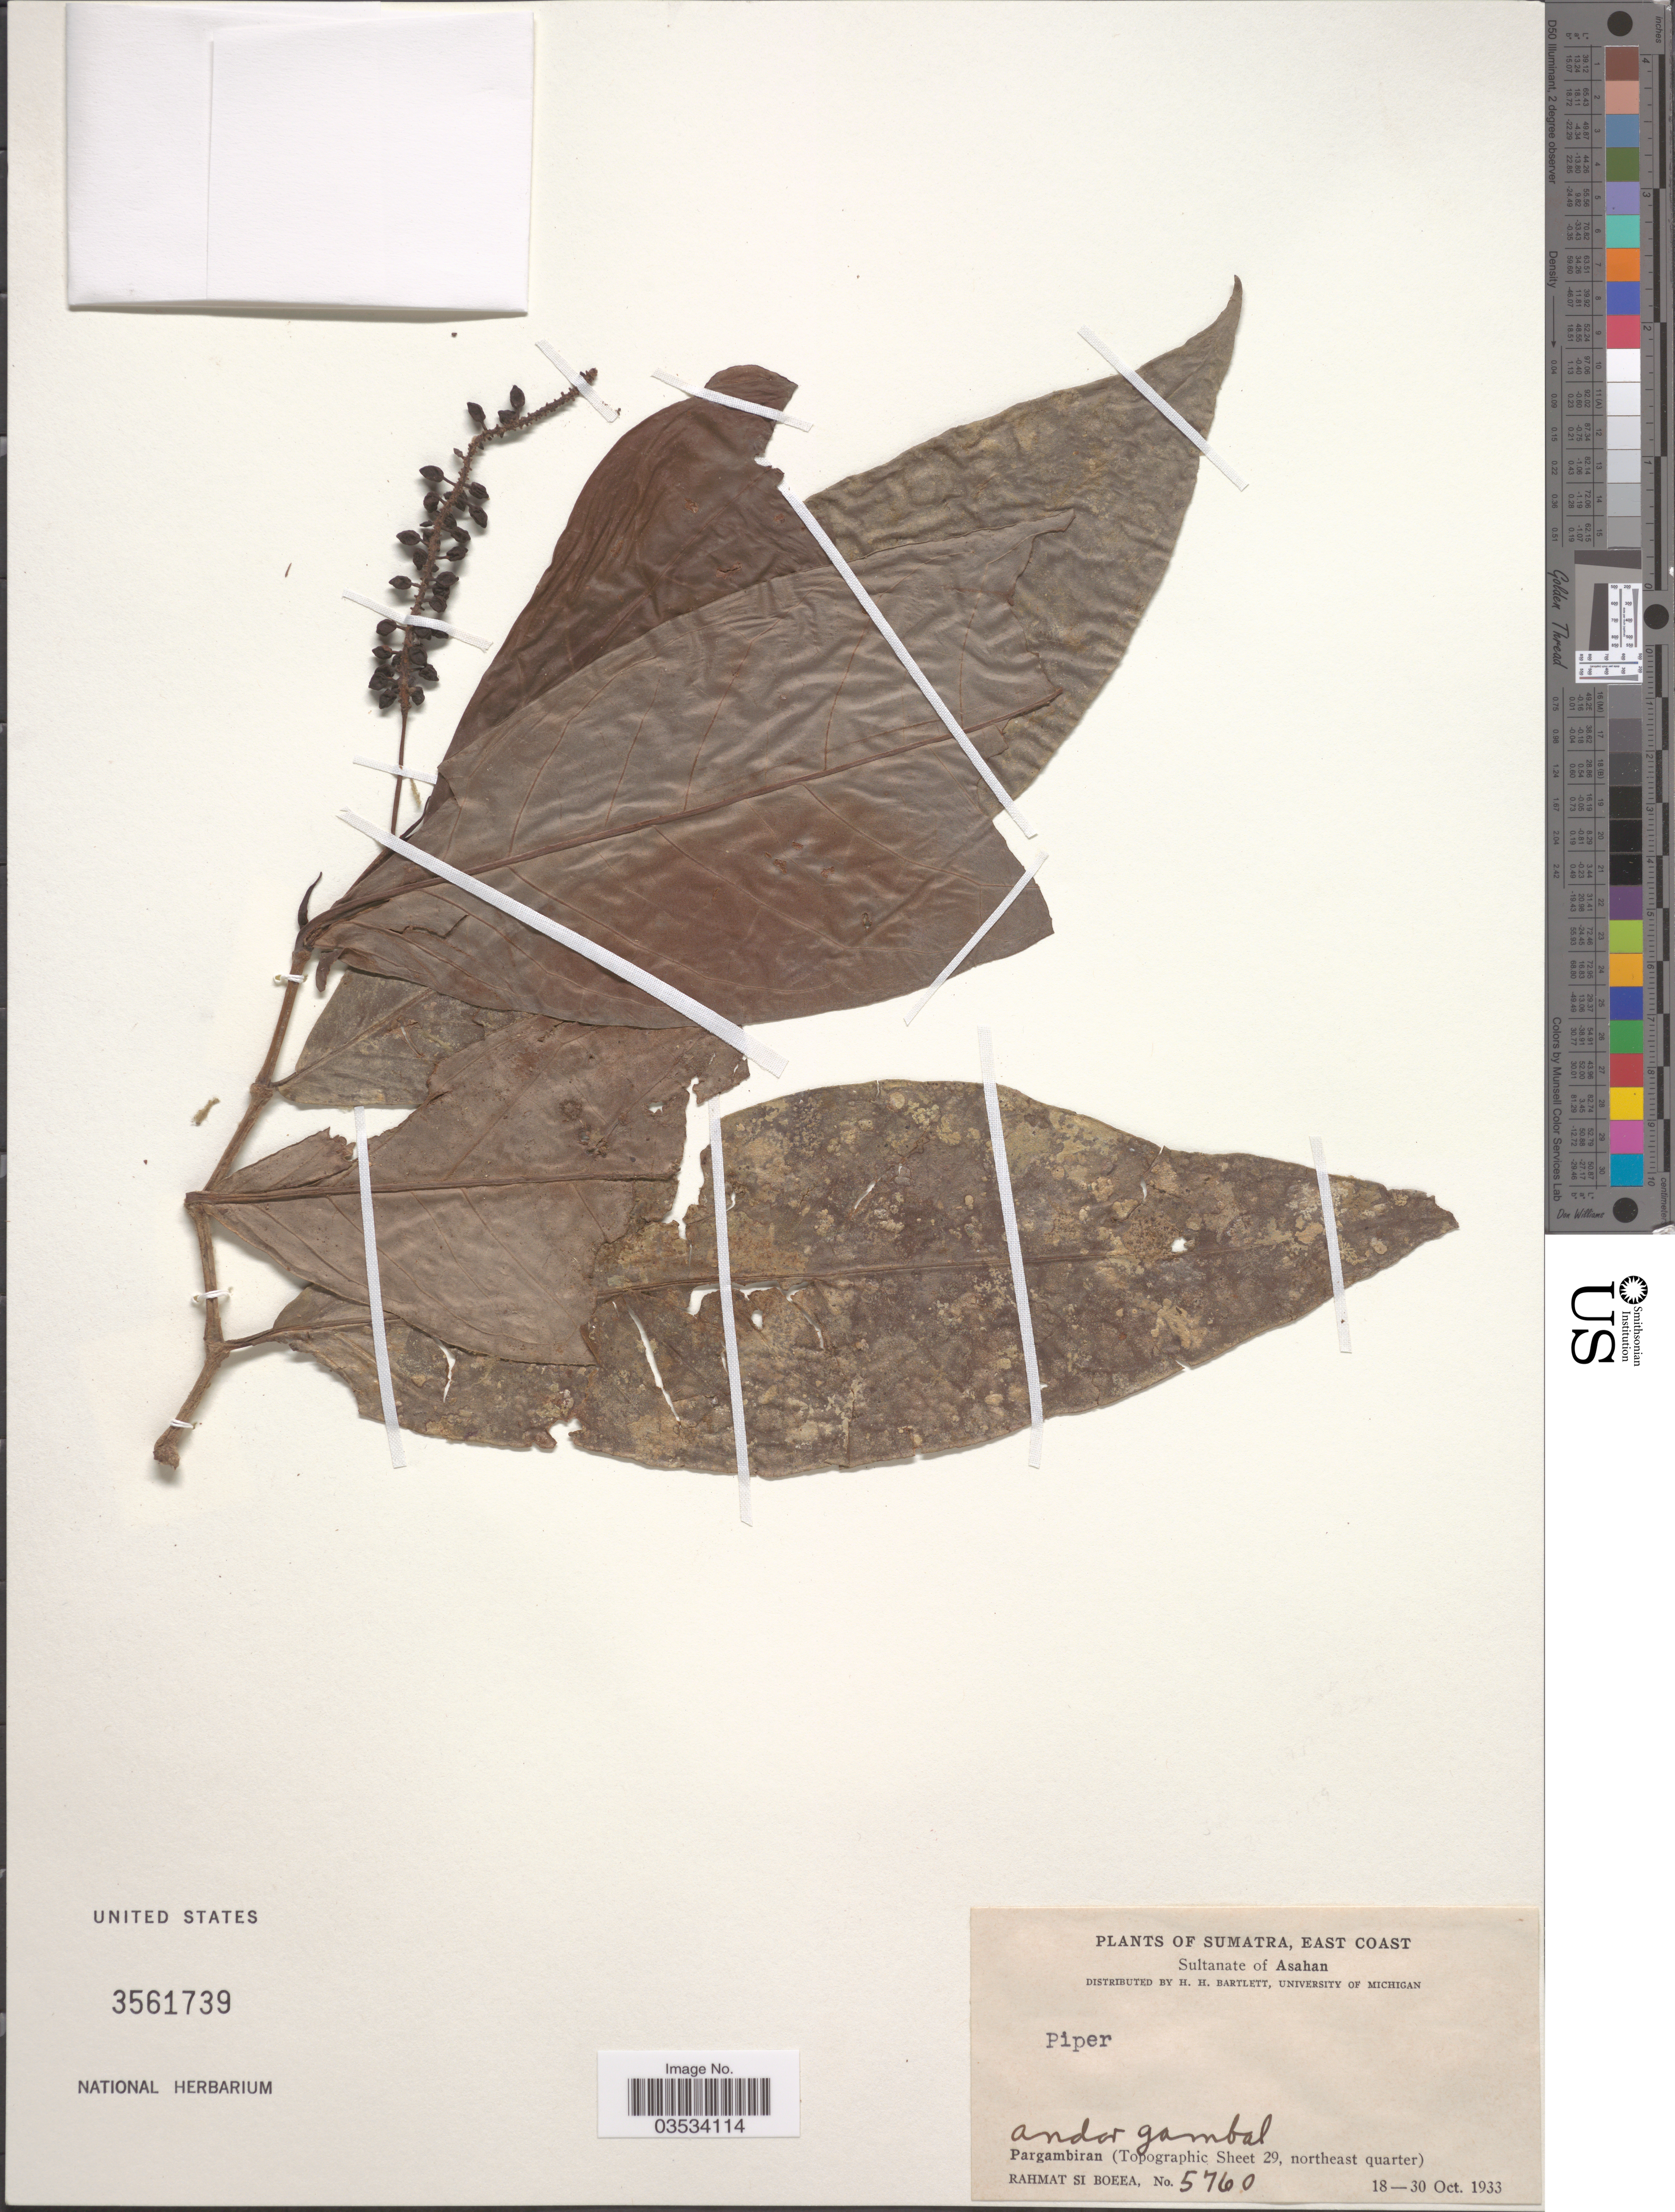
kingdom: Plantae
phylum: Tracheophyta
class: Magnoliopsida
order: Piperales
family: Piperaceae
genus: Piper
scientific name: Piper sp.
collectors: Rahmat Si Boeea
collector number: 5760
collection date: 1933-10-18/1933-10-30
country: Indonesia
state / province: Sumatra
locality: East Coast. Sultanate of Asahan. Pargambiran (Topographic Sheet 29, northeast quarter).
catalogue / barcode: US 3561739